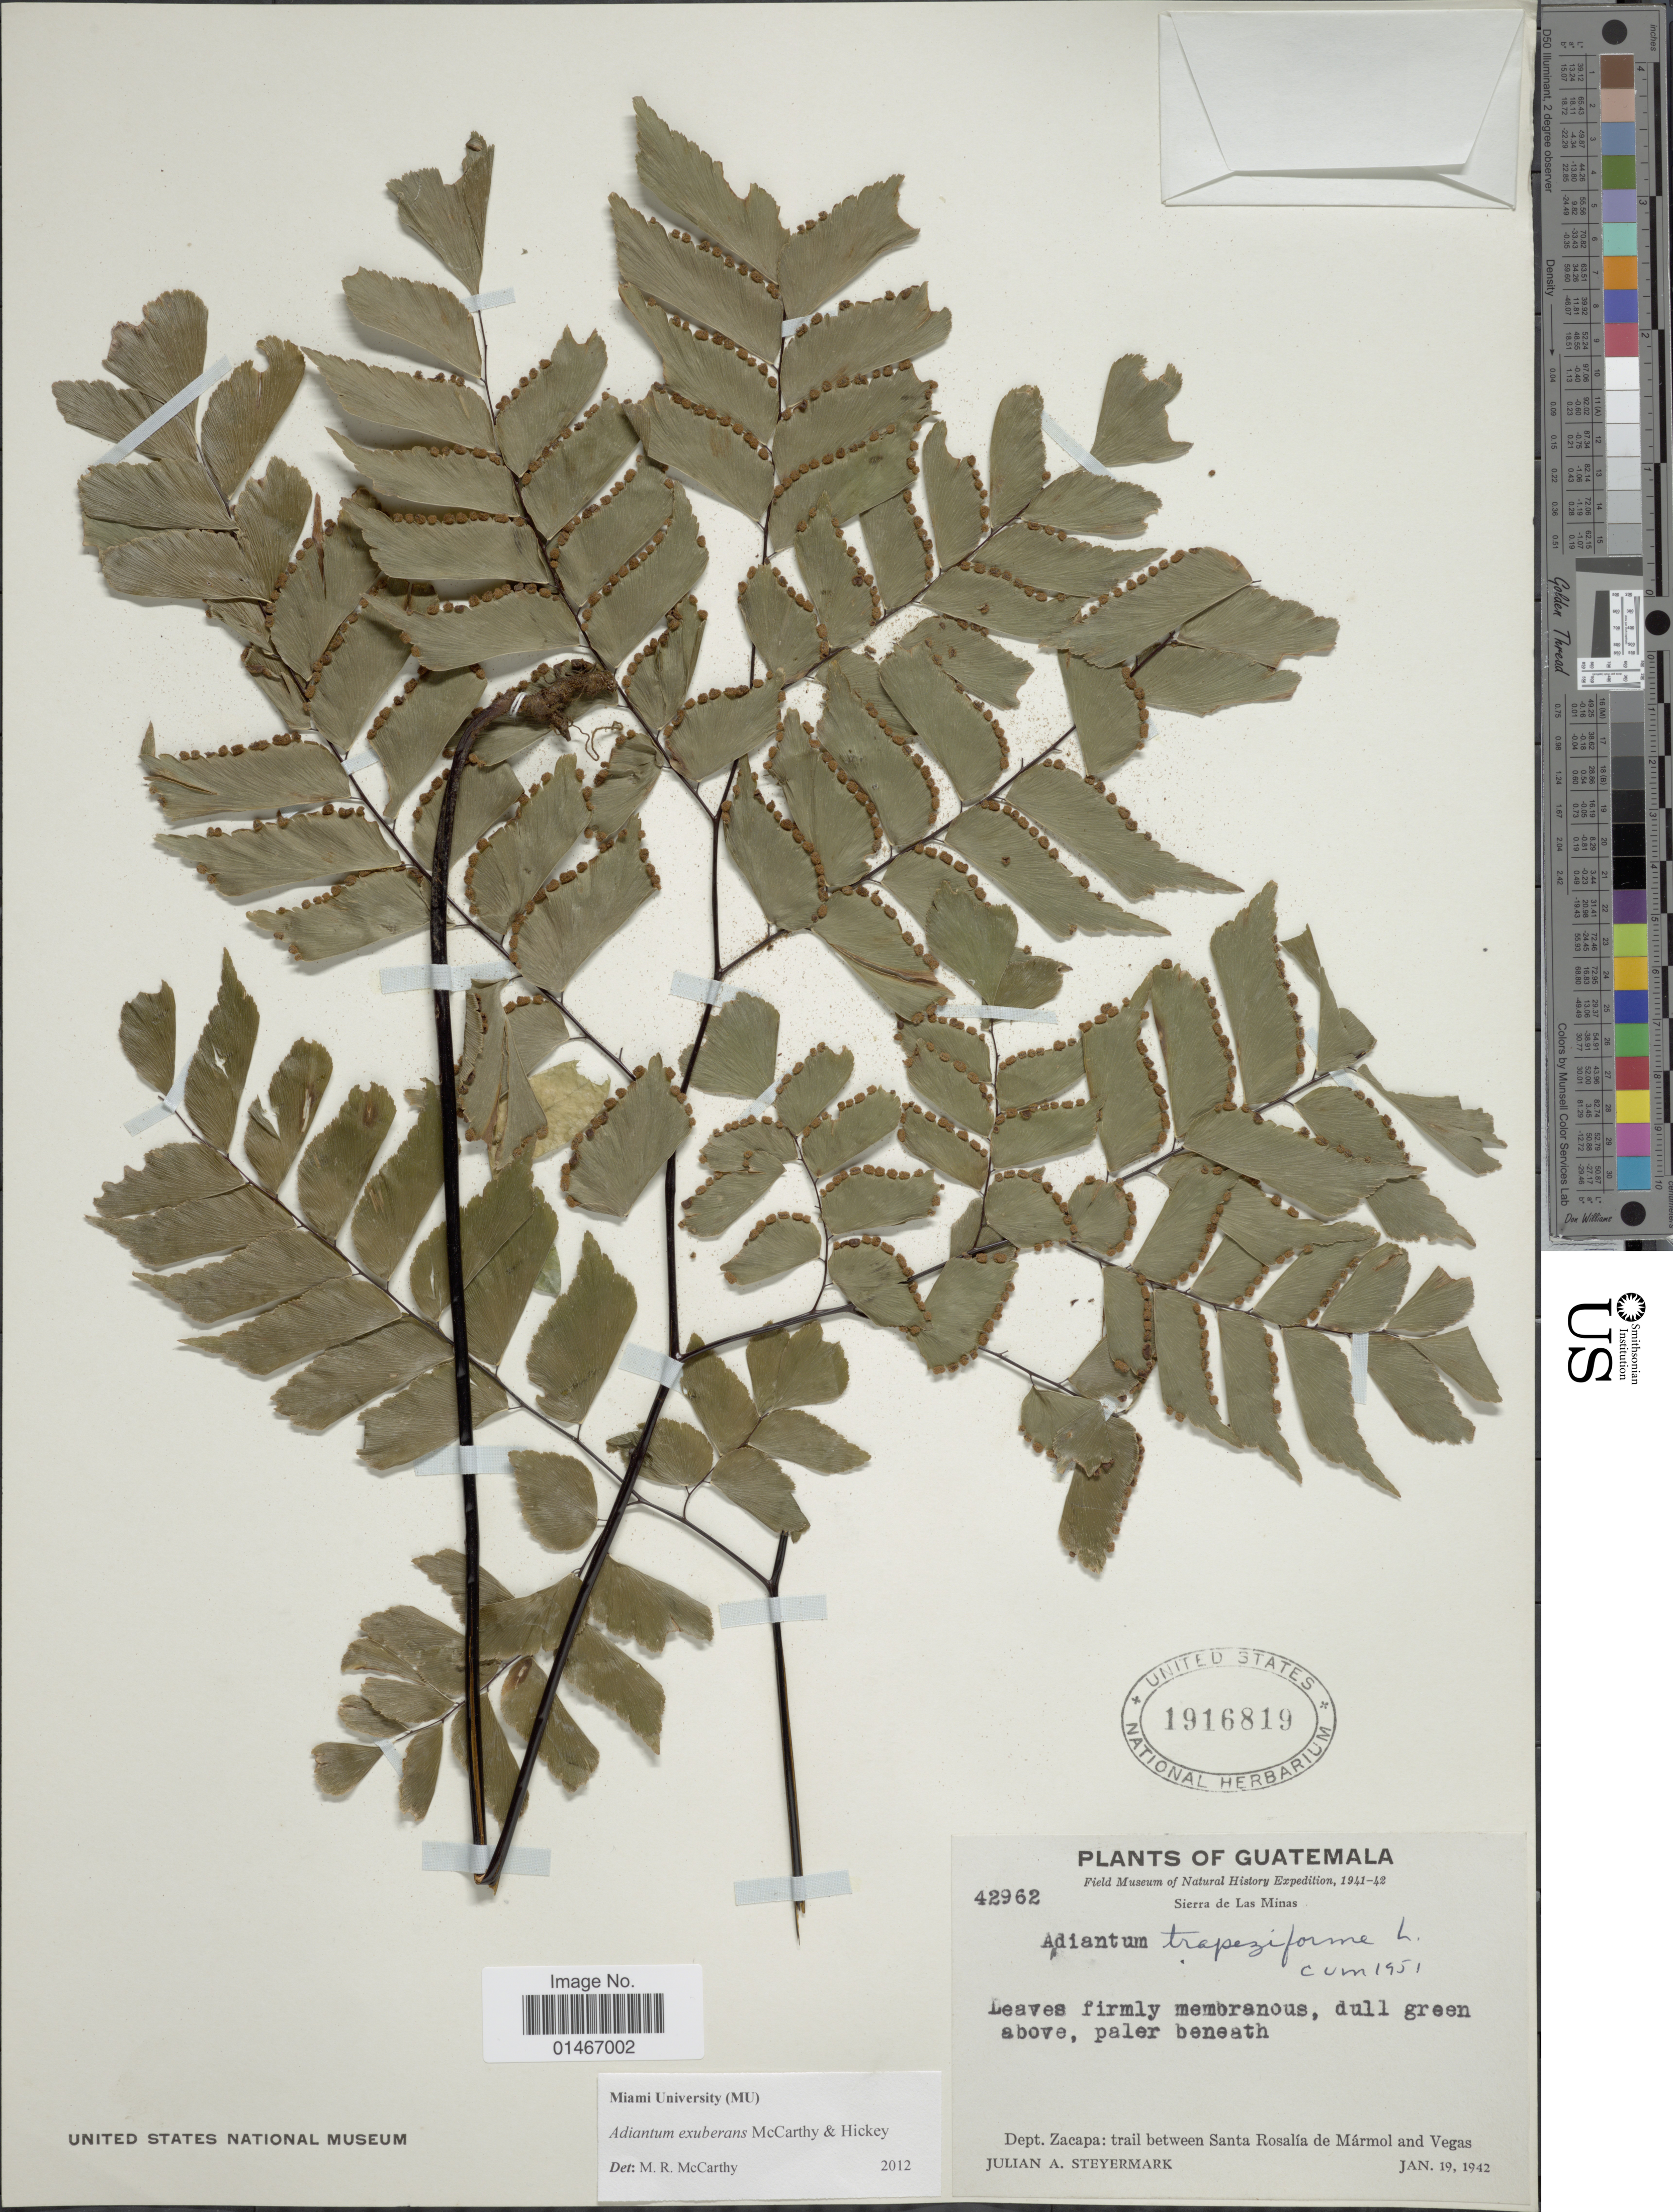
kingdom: Plantae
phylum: Tracheophyta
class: Polypodiopsida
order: Polypodiales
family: Pteridaceae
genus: Adiantum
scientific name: Adiantum exuberans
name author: M.R. McCarthy & Hickey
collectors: J. Steyermark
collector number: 42962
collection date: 1942-01-19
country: Guatemala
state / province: Zacapa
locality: Dept. Zacapa: trail between Santa Rosalia de Marmol and Vegas.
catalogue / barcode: US 1916819